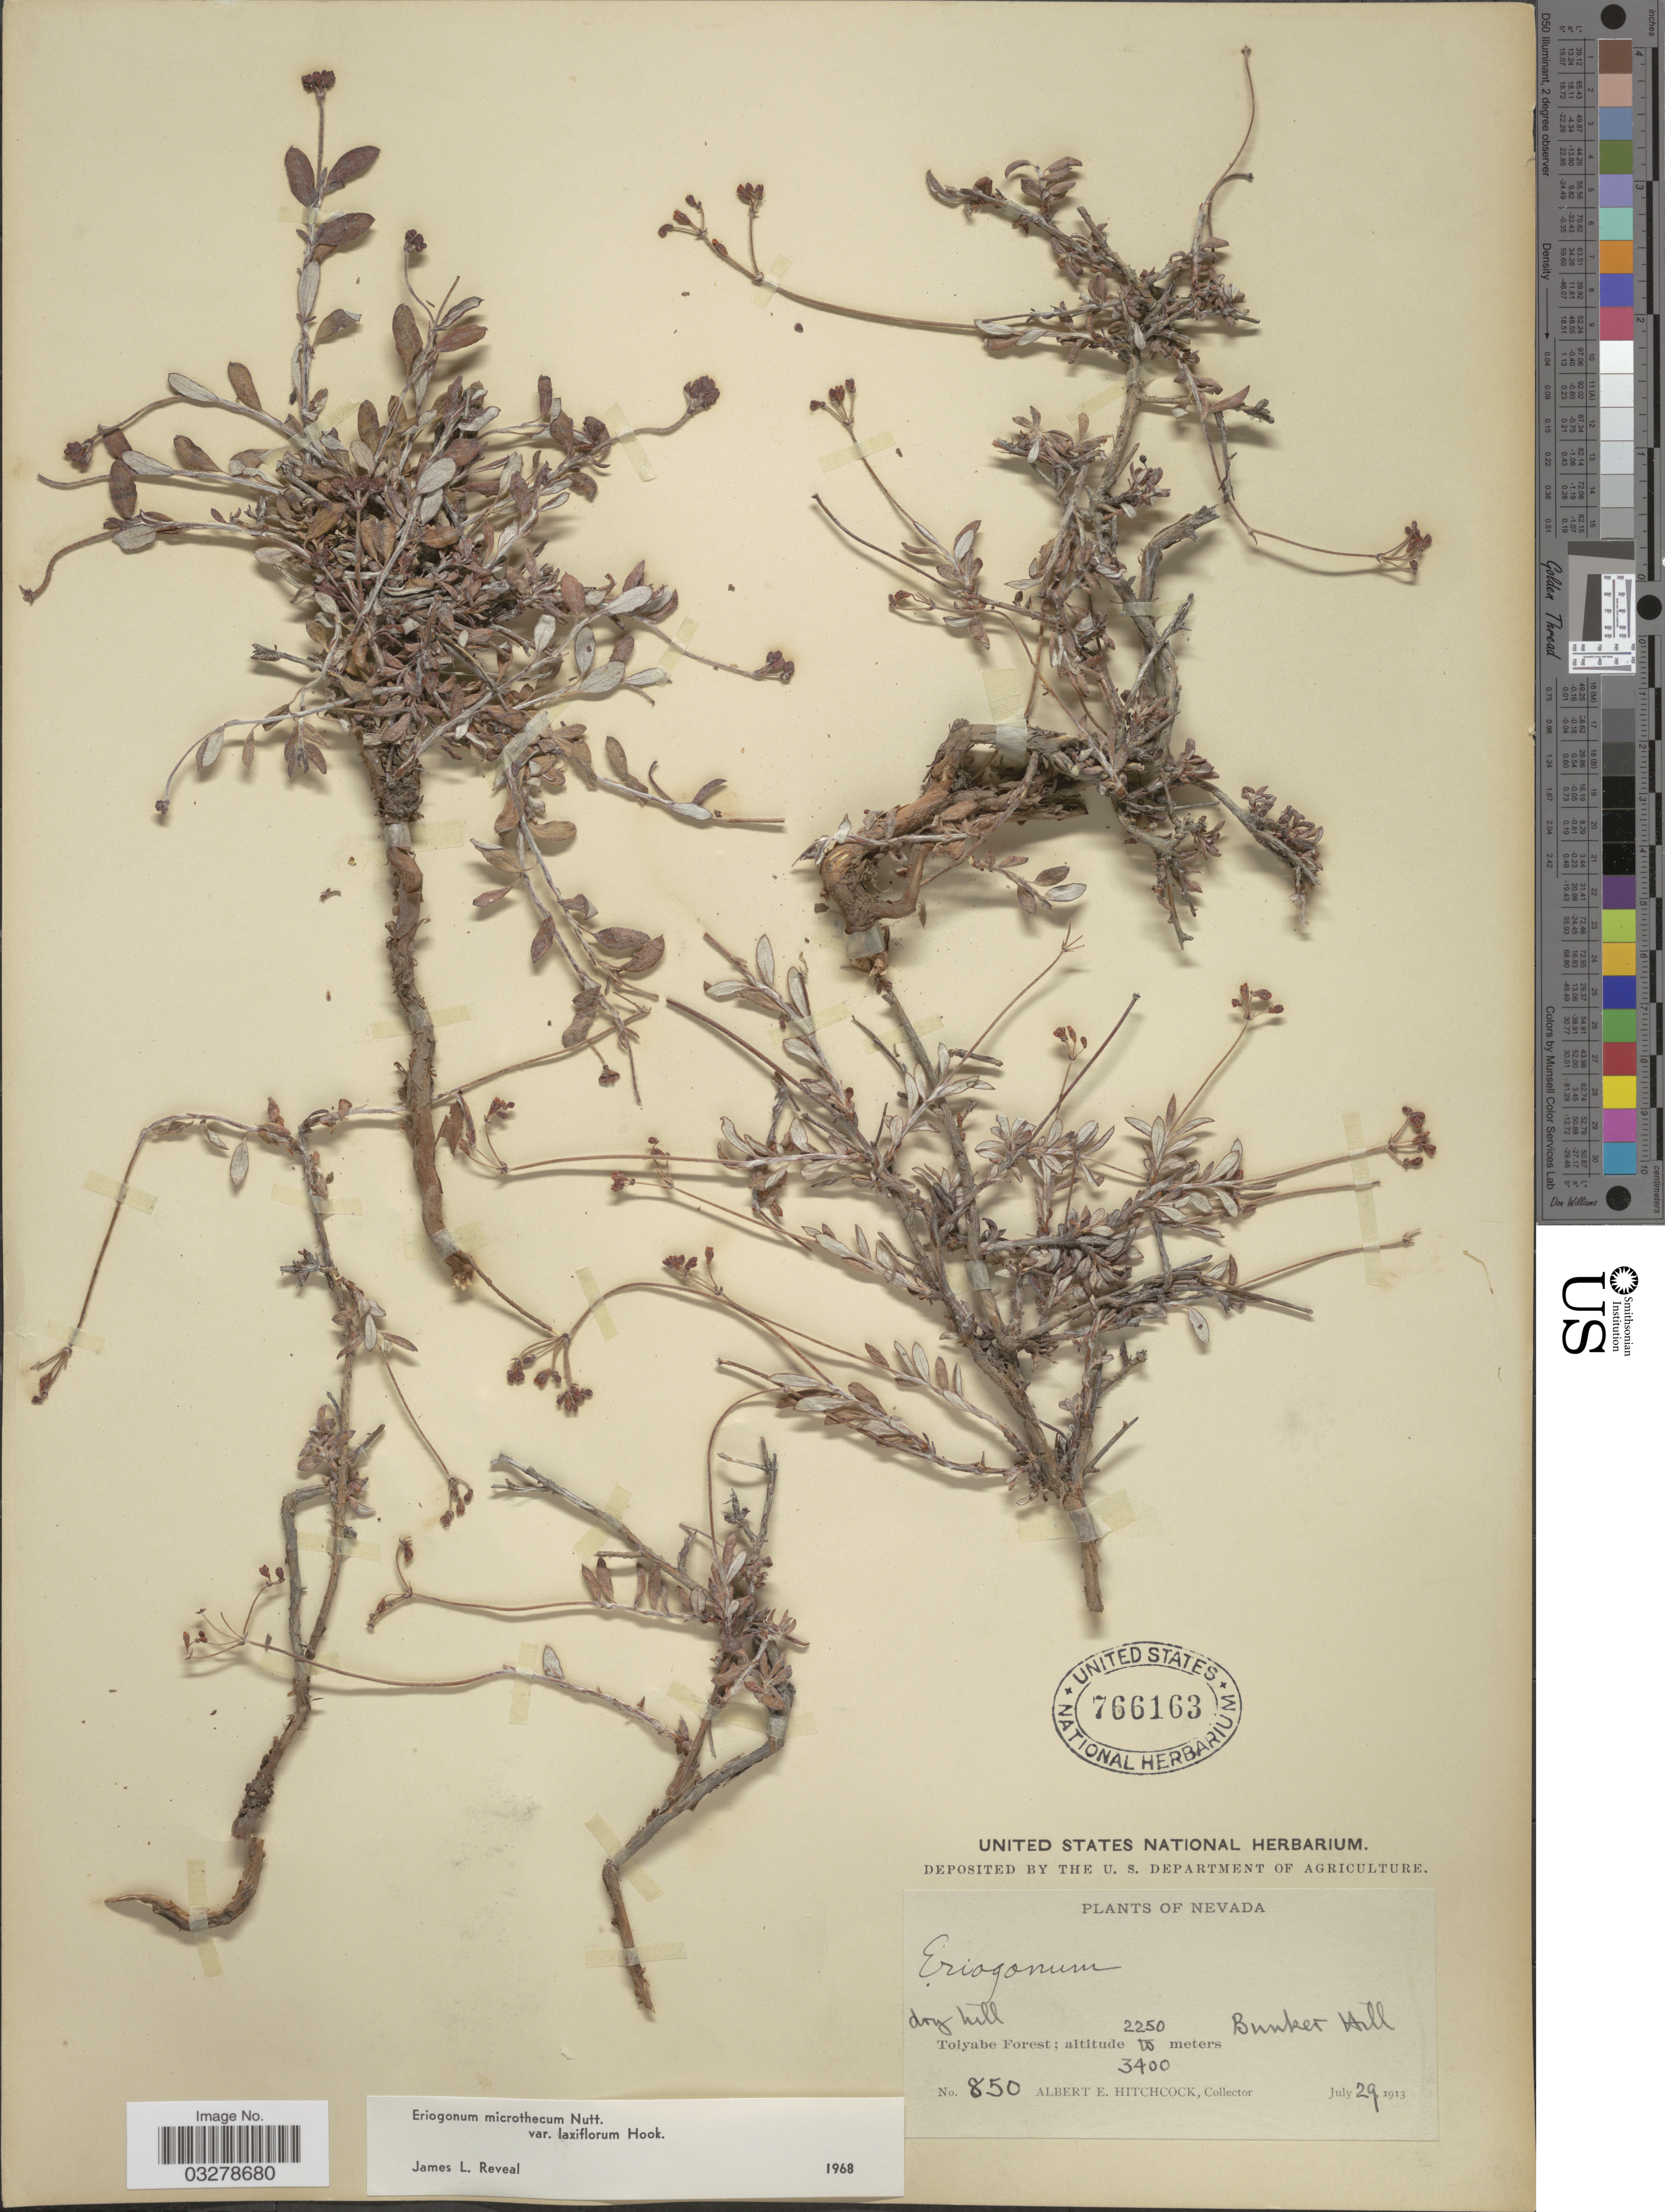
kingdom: Plantae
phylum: Tracheophyta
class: Magnoliopsida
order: Caryophyllales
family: Polygonaceae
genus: Eriogonum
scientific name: Eriogonum microtheca var. laxiflorum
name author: Hook.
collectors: A. Hitchcock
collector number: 850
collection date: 1913-07-29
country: United States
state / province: Nevada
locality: Dry hill. Bunker Hill. Toiyabe Forest.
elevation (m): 2250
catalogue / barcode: US 766163